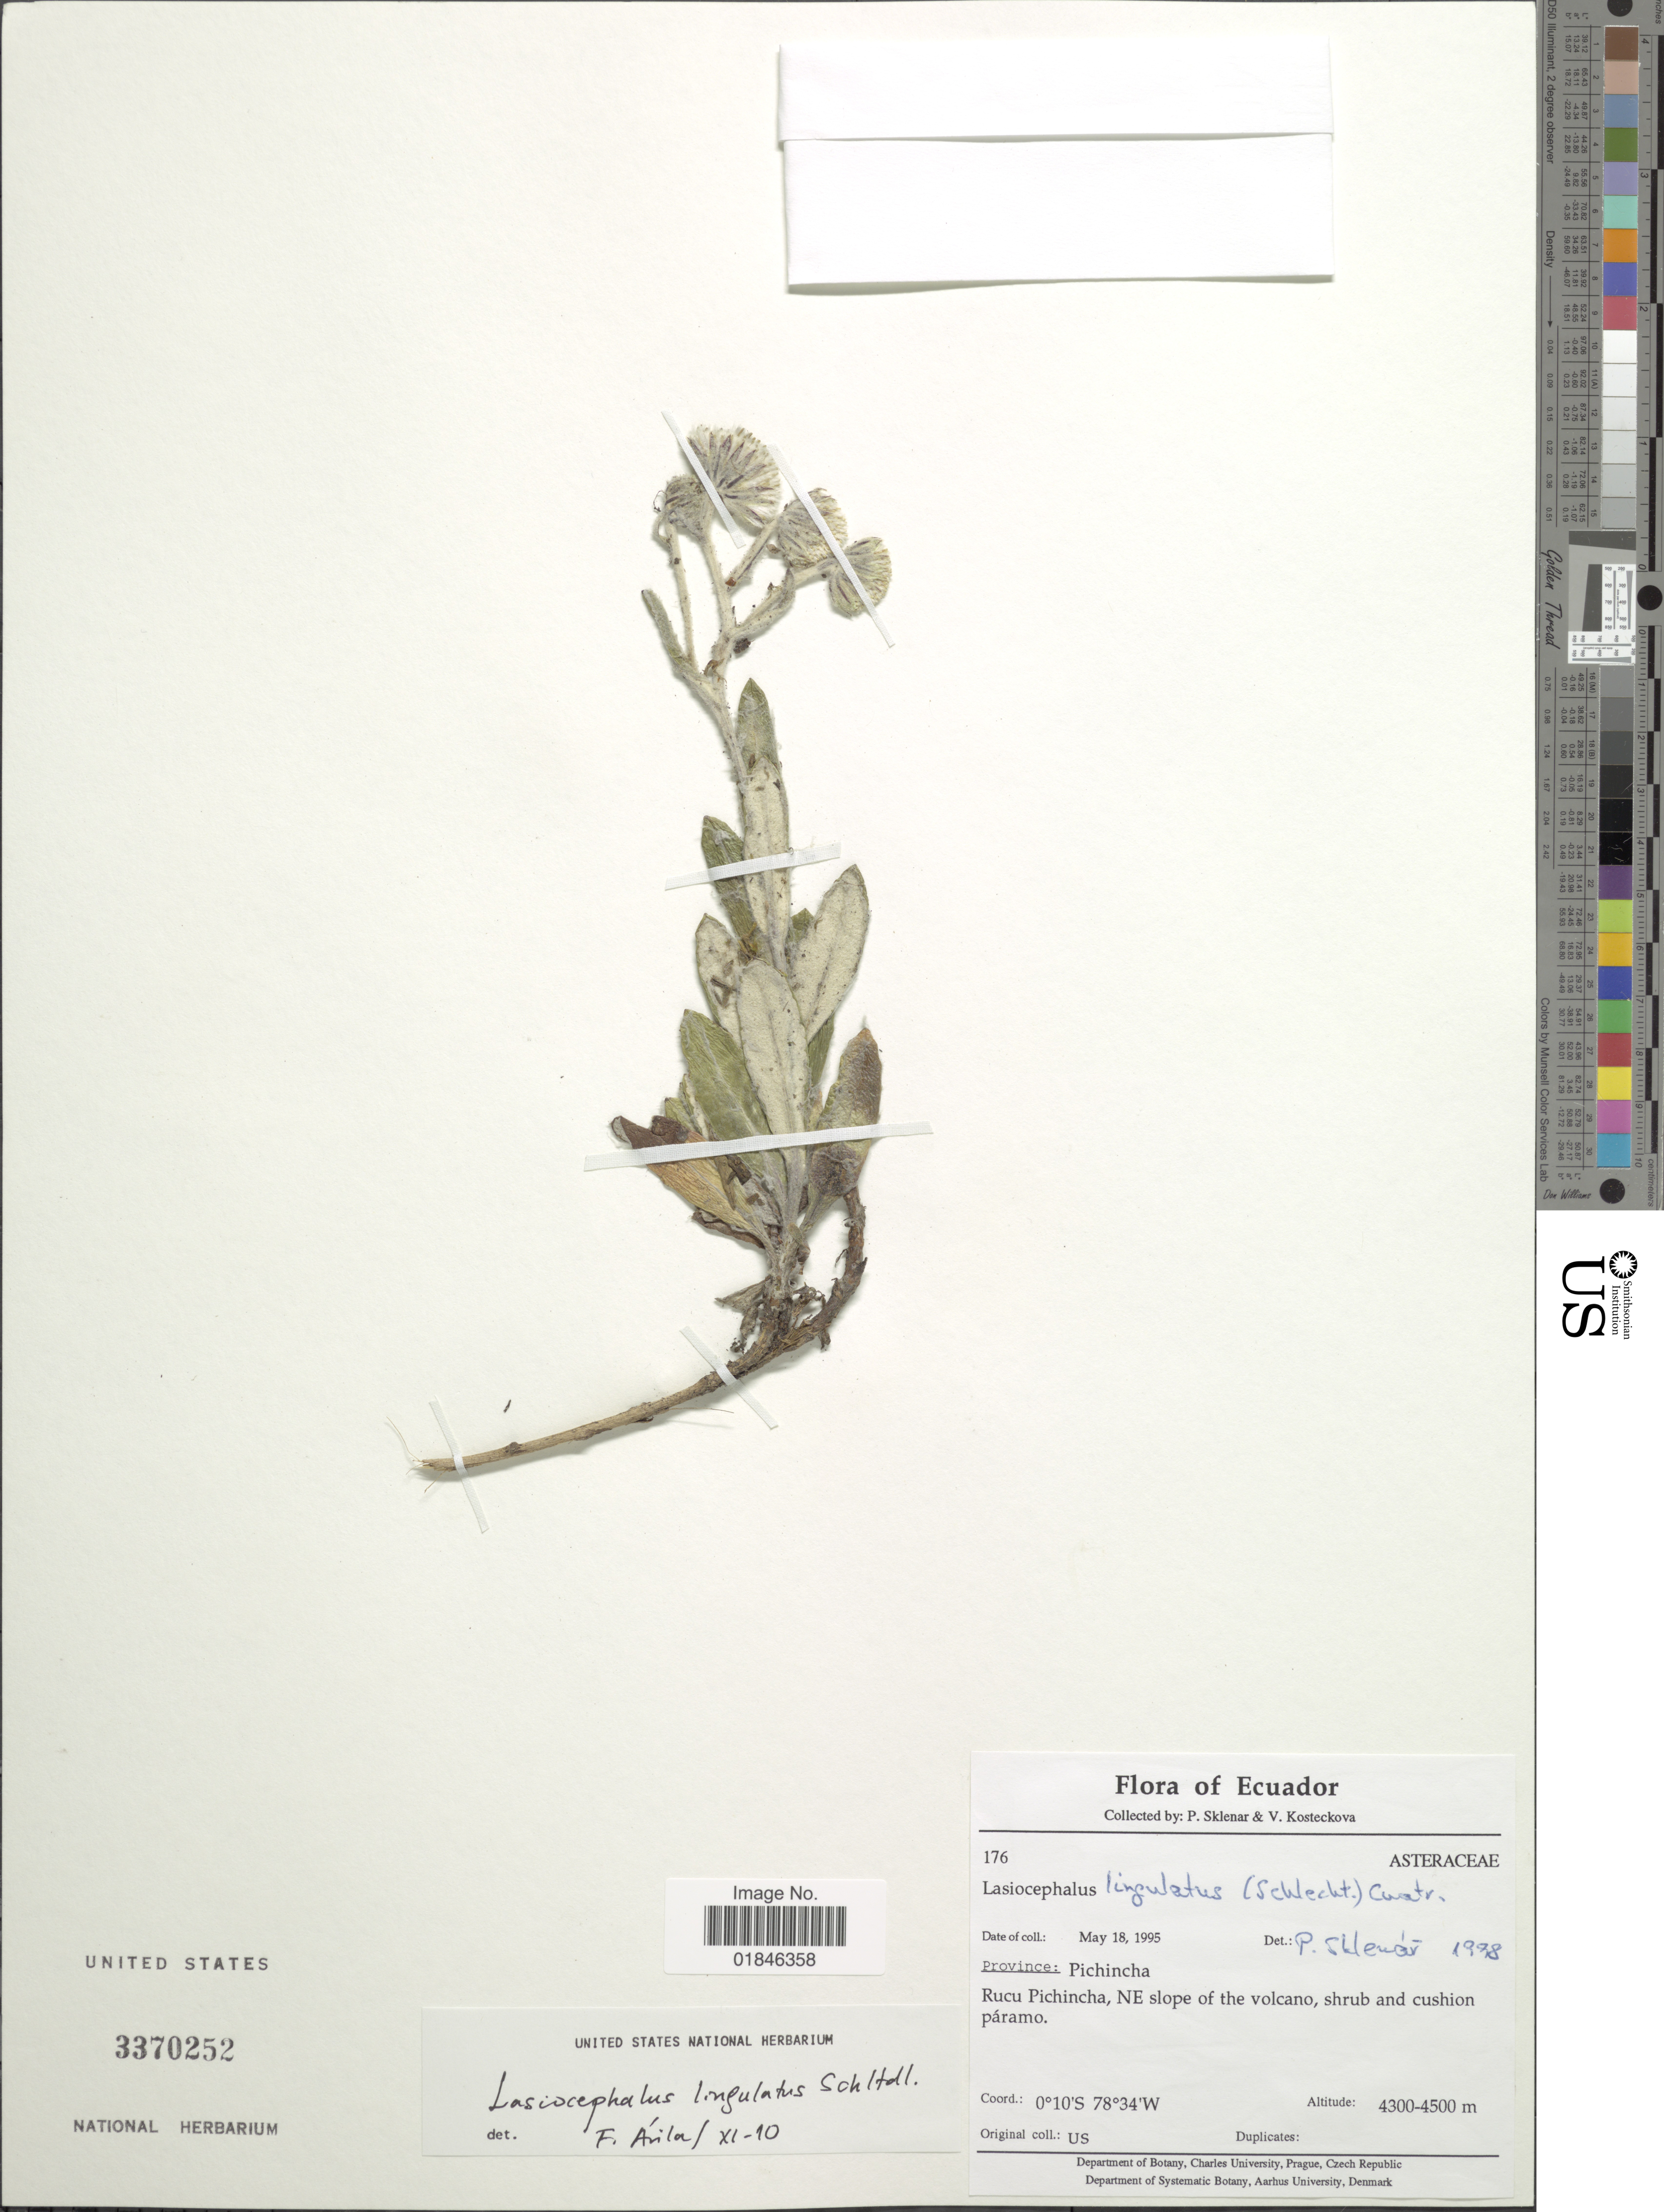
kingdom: Plantae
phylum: Tracheophyta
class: Magnoliopsida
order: Asterales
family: Asteraceae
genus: Senecio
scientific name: Senecio lingulatus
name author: (Schltdl.) Cuatrec.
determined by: Salomon, Luciana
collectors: P. Sklenar & V. Kosteckova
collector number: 176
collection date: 1995-05-18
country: Ecuador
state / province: Pichincha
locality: Province: Pichincha, Rucu Pichincha, NE slope of the Volcano.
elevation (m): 4300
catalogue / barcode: US 3370252